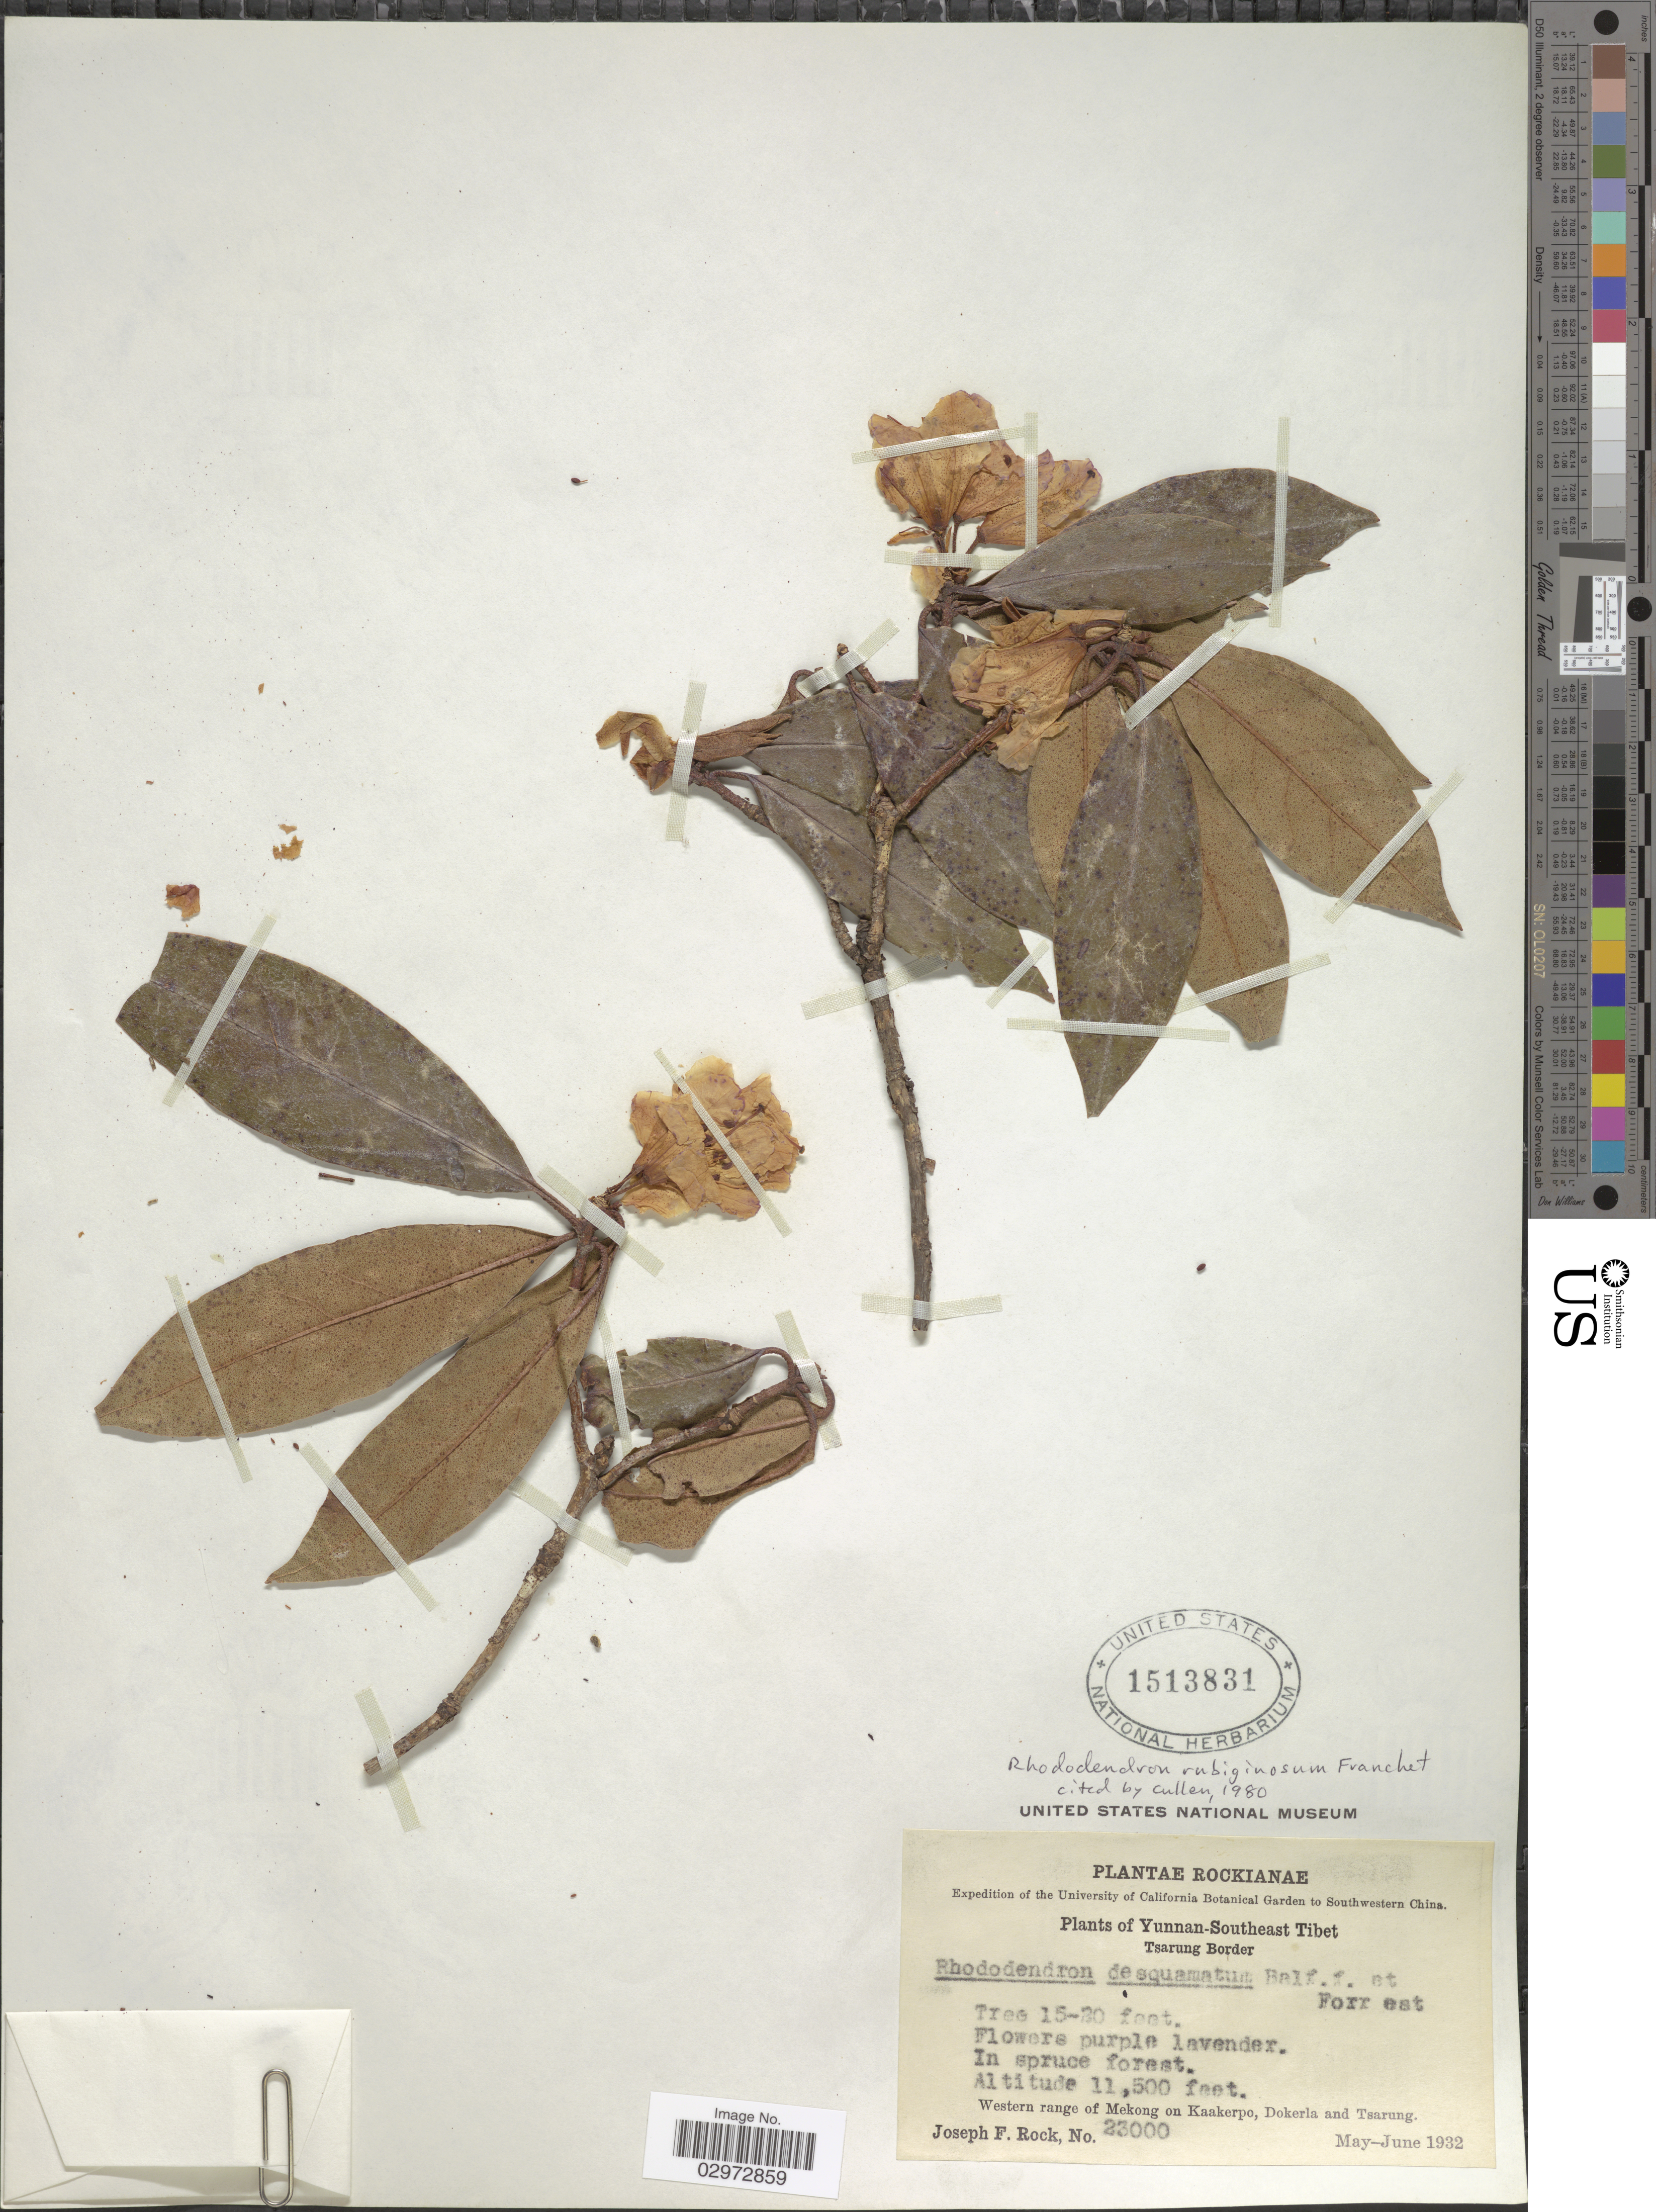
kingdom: Plantae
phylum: Tracheophyta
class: Magnoliopsida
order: Ericales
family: Ericaceae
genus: Rhododendron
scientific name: Rhododendron rubiginosum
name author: Franch.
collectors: J. F. Rock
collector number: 23000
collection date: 1932-05/1932-06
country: China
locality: Southwestern China, Yunnan-Southeast Tibet, Tsarung border, Western range of Mekong on Kaakerpo, Dokerla and Tsarung.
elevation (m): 3505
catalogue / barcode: US 1513831